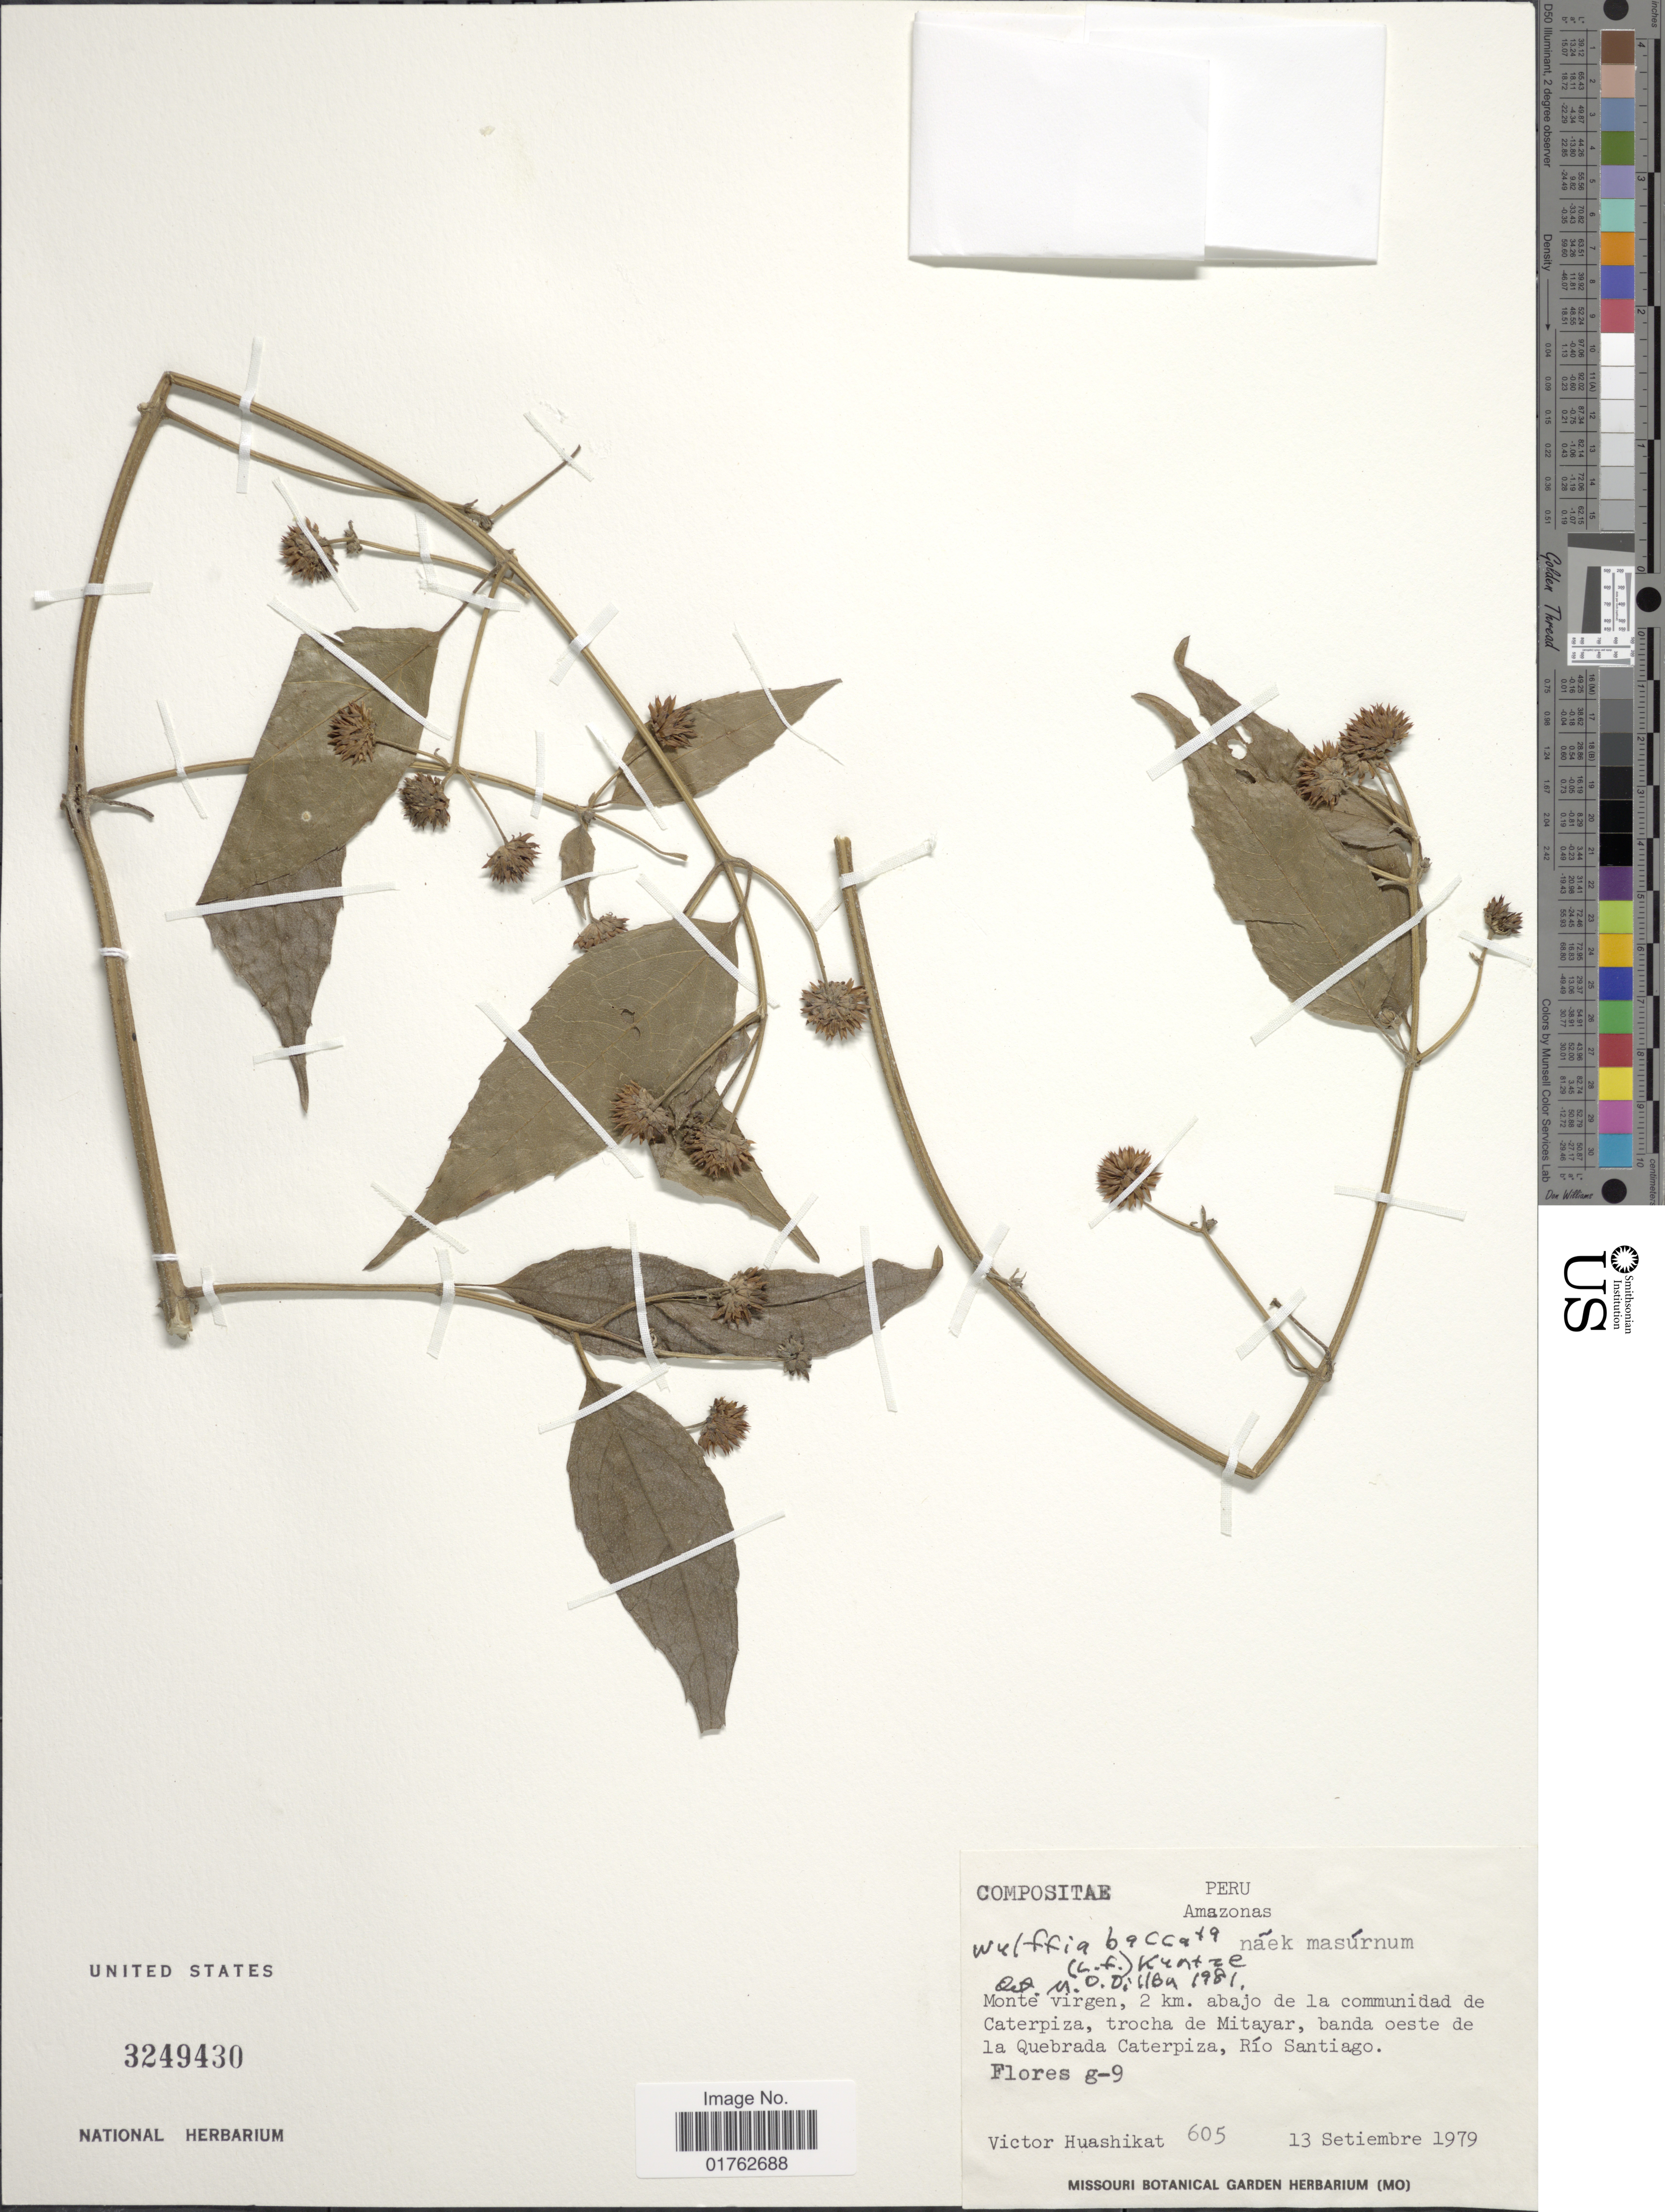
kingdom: Plantae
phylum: Tracheophyta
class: Magnoliopsida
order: Asterales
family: Asteraceae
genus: Wulffia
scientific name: Wulffia baccata var. baccata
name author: (L.) Kuntze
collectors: V. Huashikat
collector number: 605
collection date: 1979-09-12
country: Peru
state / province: Amazonas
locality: Monte virgen, 2 km. abajo de la communidad de Caterpiza, trocha de Mitayar, banda oeste de la Quebrada Caterpiza, Rio Santiago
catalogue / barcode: US 3249430